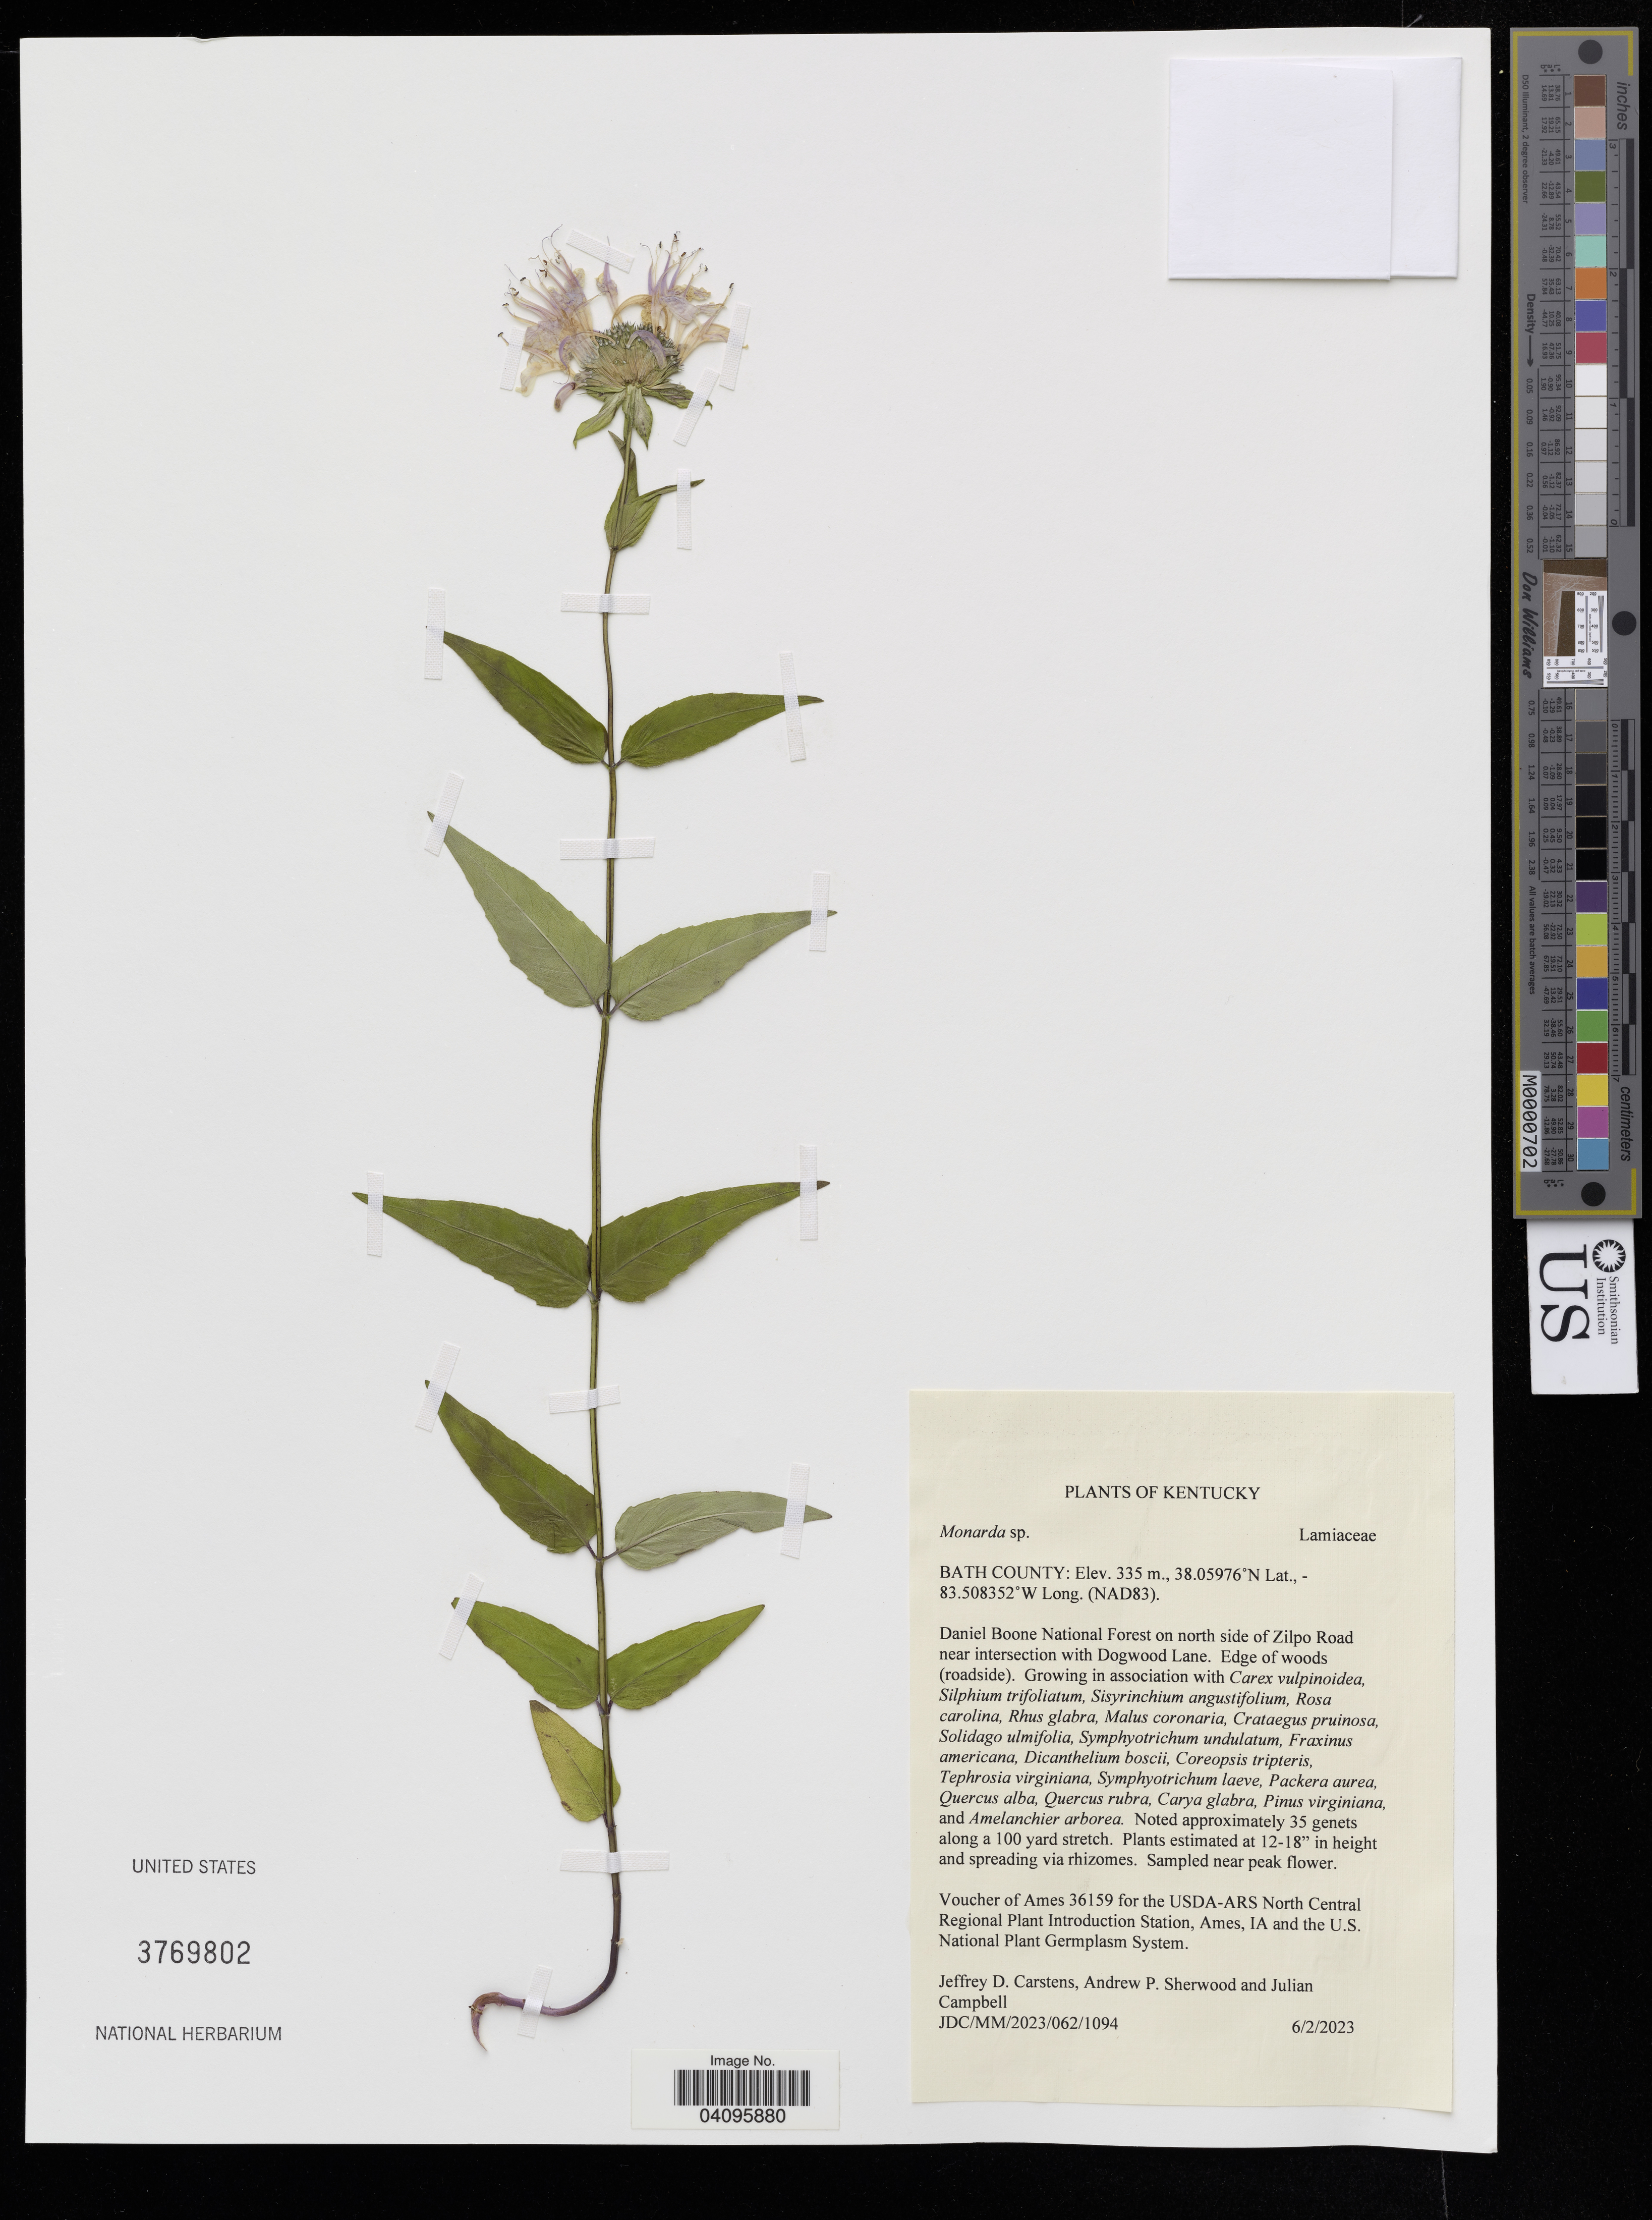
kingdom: Plantae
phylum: Tracheophyta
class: Magnoliopsida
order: Lamiales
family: Lamiaceae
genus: Monarda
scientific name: Monarda sp.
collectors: J. Carstens, A. Sherwood & J. Campbell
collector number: JDC/MM/2023/062/1094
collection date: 2023-06-02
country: United States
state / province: Kentucky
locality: Bath County, (NAD83). Daniel Boone National Forest on north side of Zilpo Road near intersection with Dogwood Lane. Edge of woods (roadside). Voucher of Ames 36159 for the USDA-ARS North Central Regional Plant Introduction Station, Ames, IA and the U.S. National Plant Germplasm System.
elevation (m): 335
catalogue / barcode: US 3769802